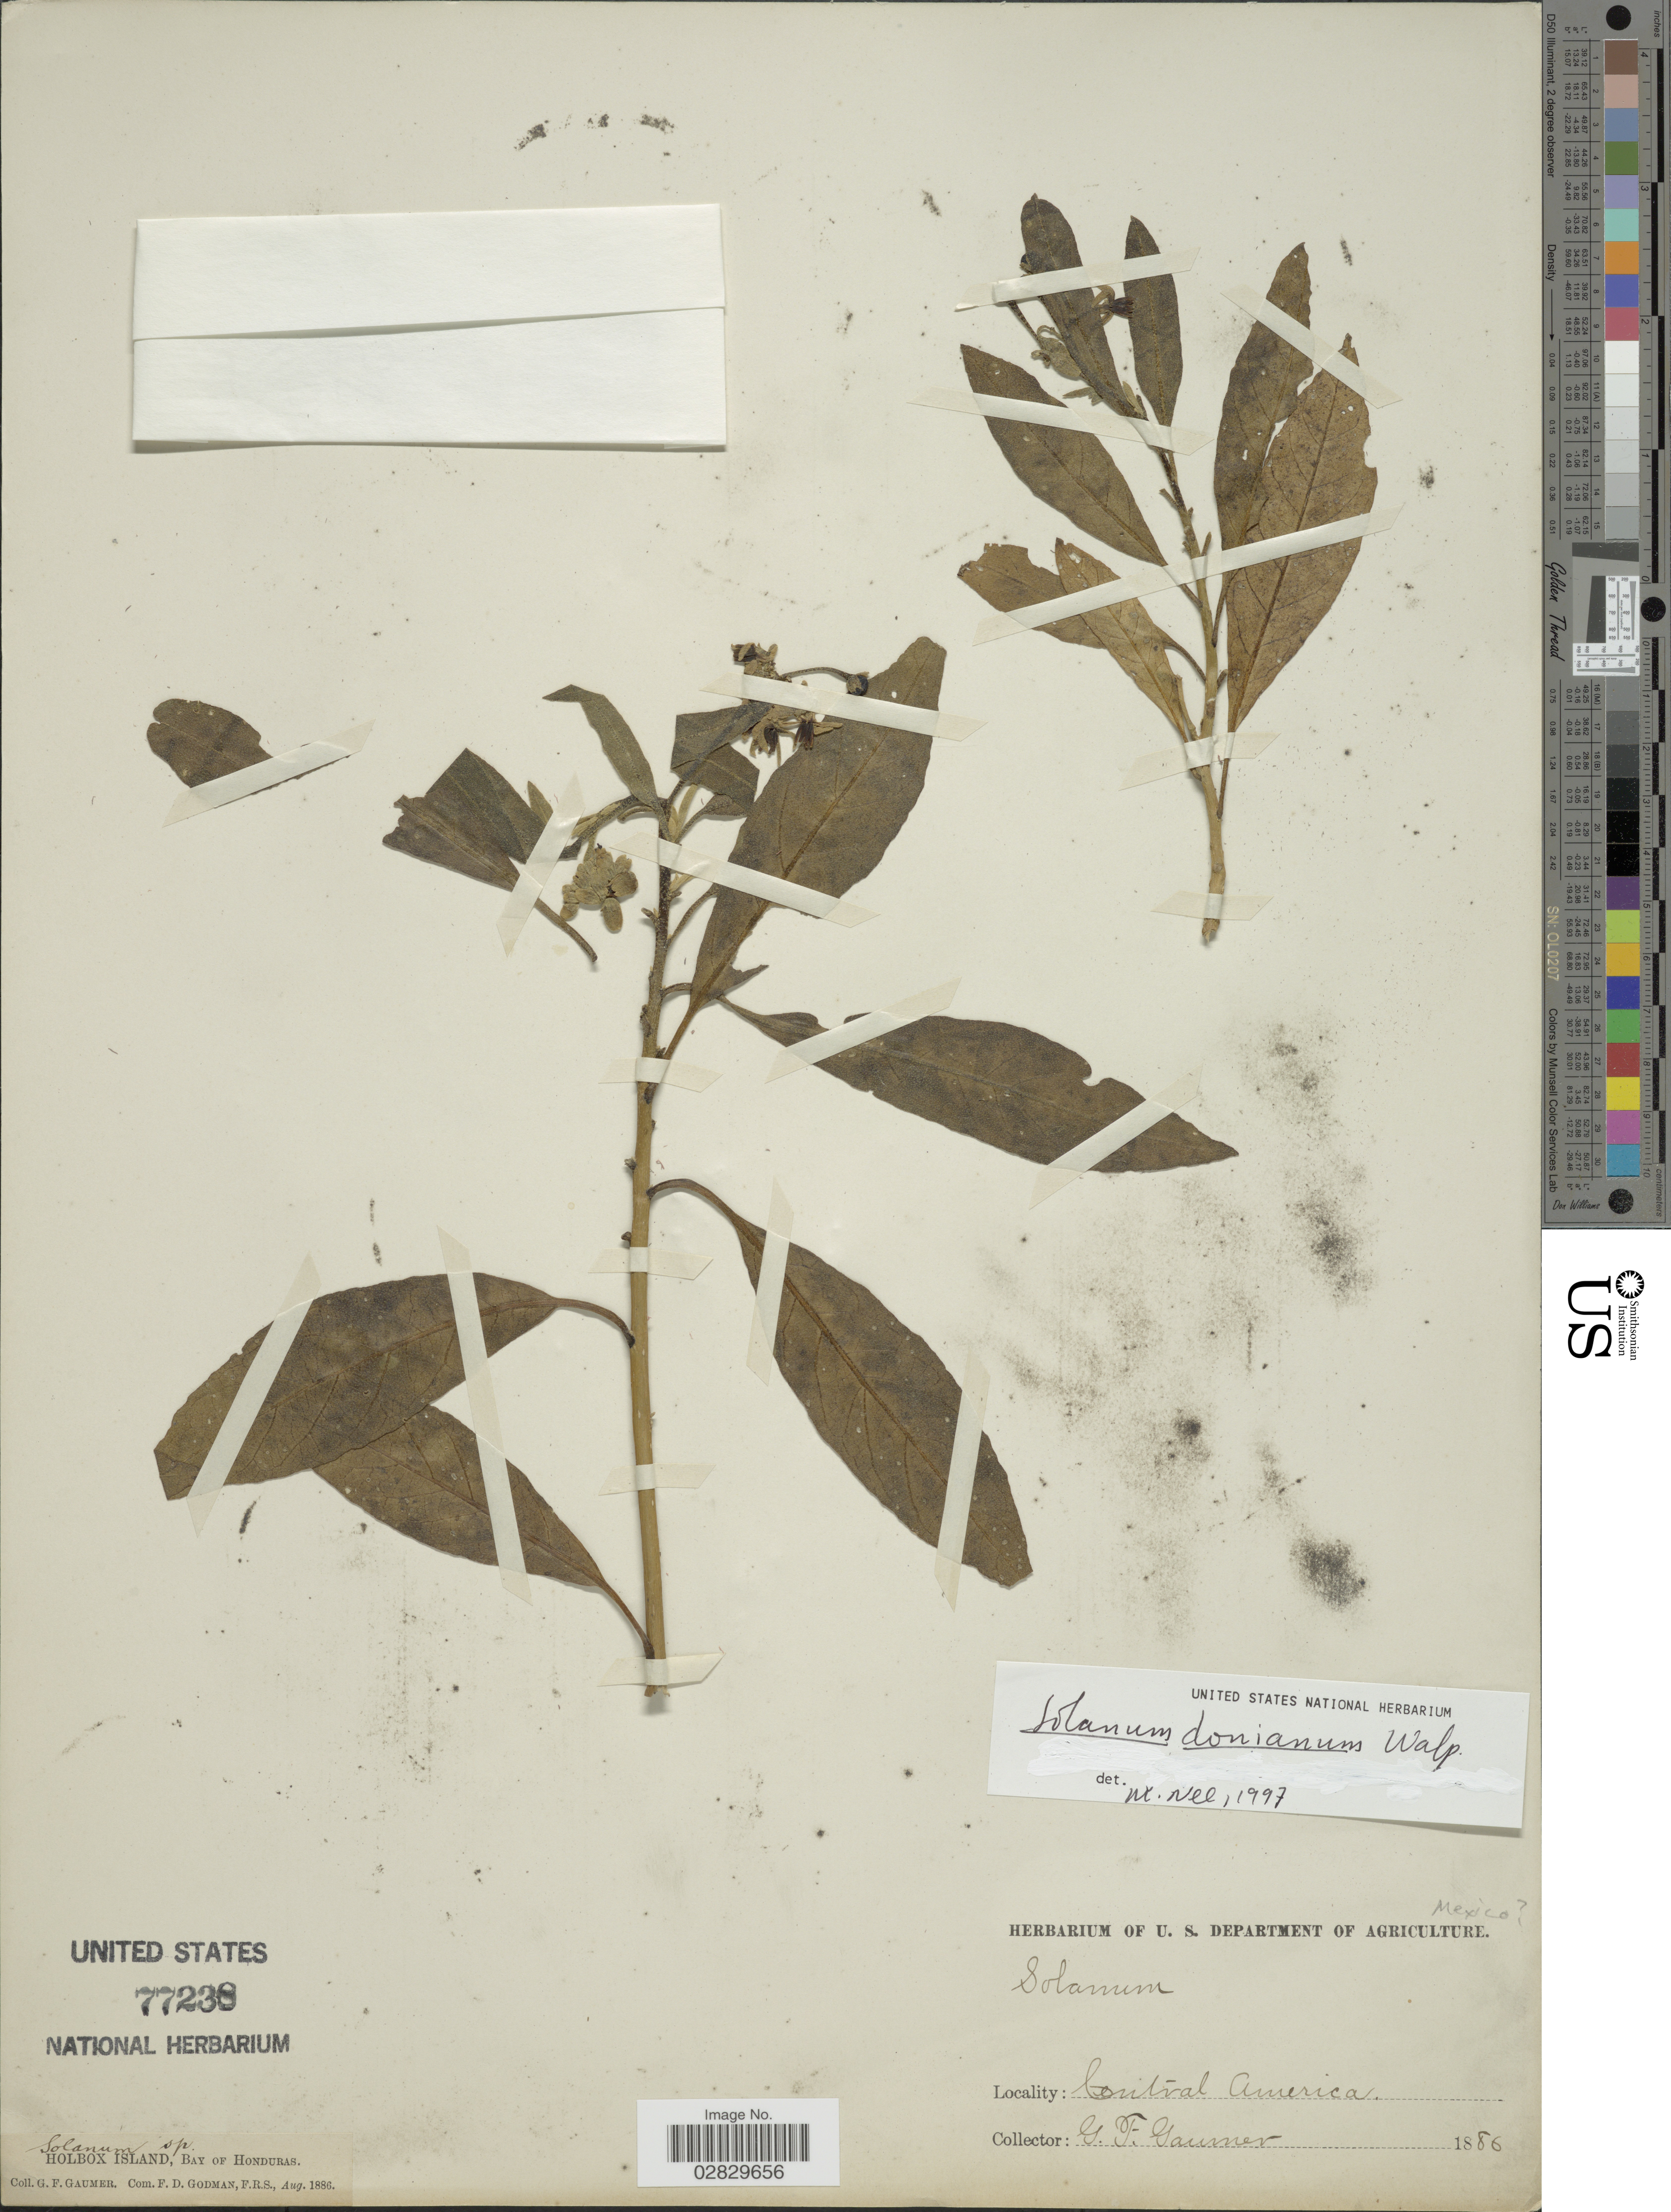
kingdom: Plantae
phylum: Tracheophyta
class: Magnoliopsida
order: Solanales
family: Solanaceae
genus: Solanum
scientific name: Solanum donianum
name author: Walp.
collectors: G. F. Gaumer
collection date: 1886-08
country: Honduras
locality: Holbox Island. Bay of Honduras.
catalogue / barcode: US 77238